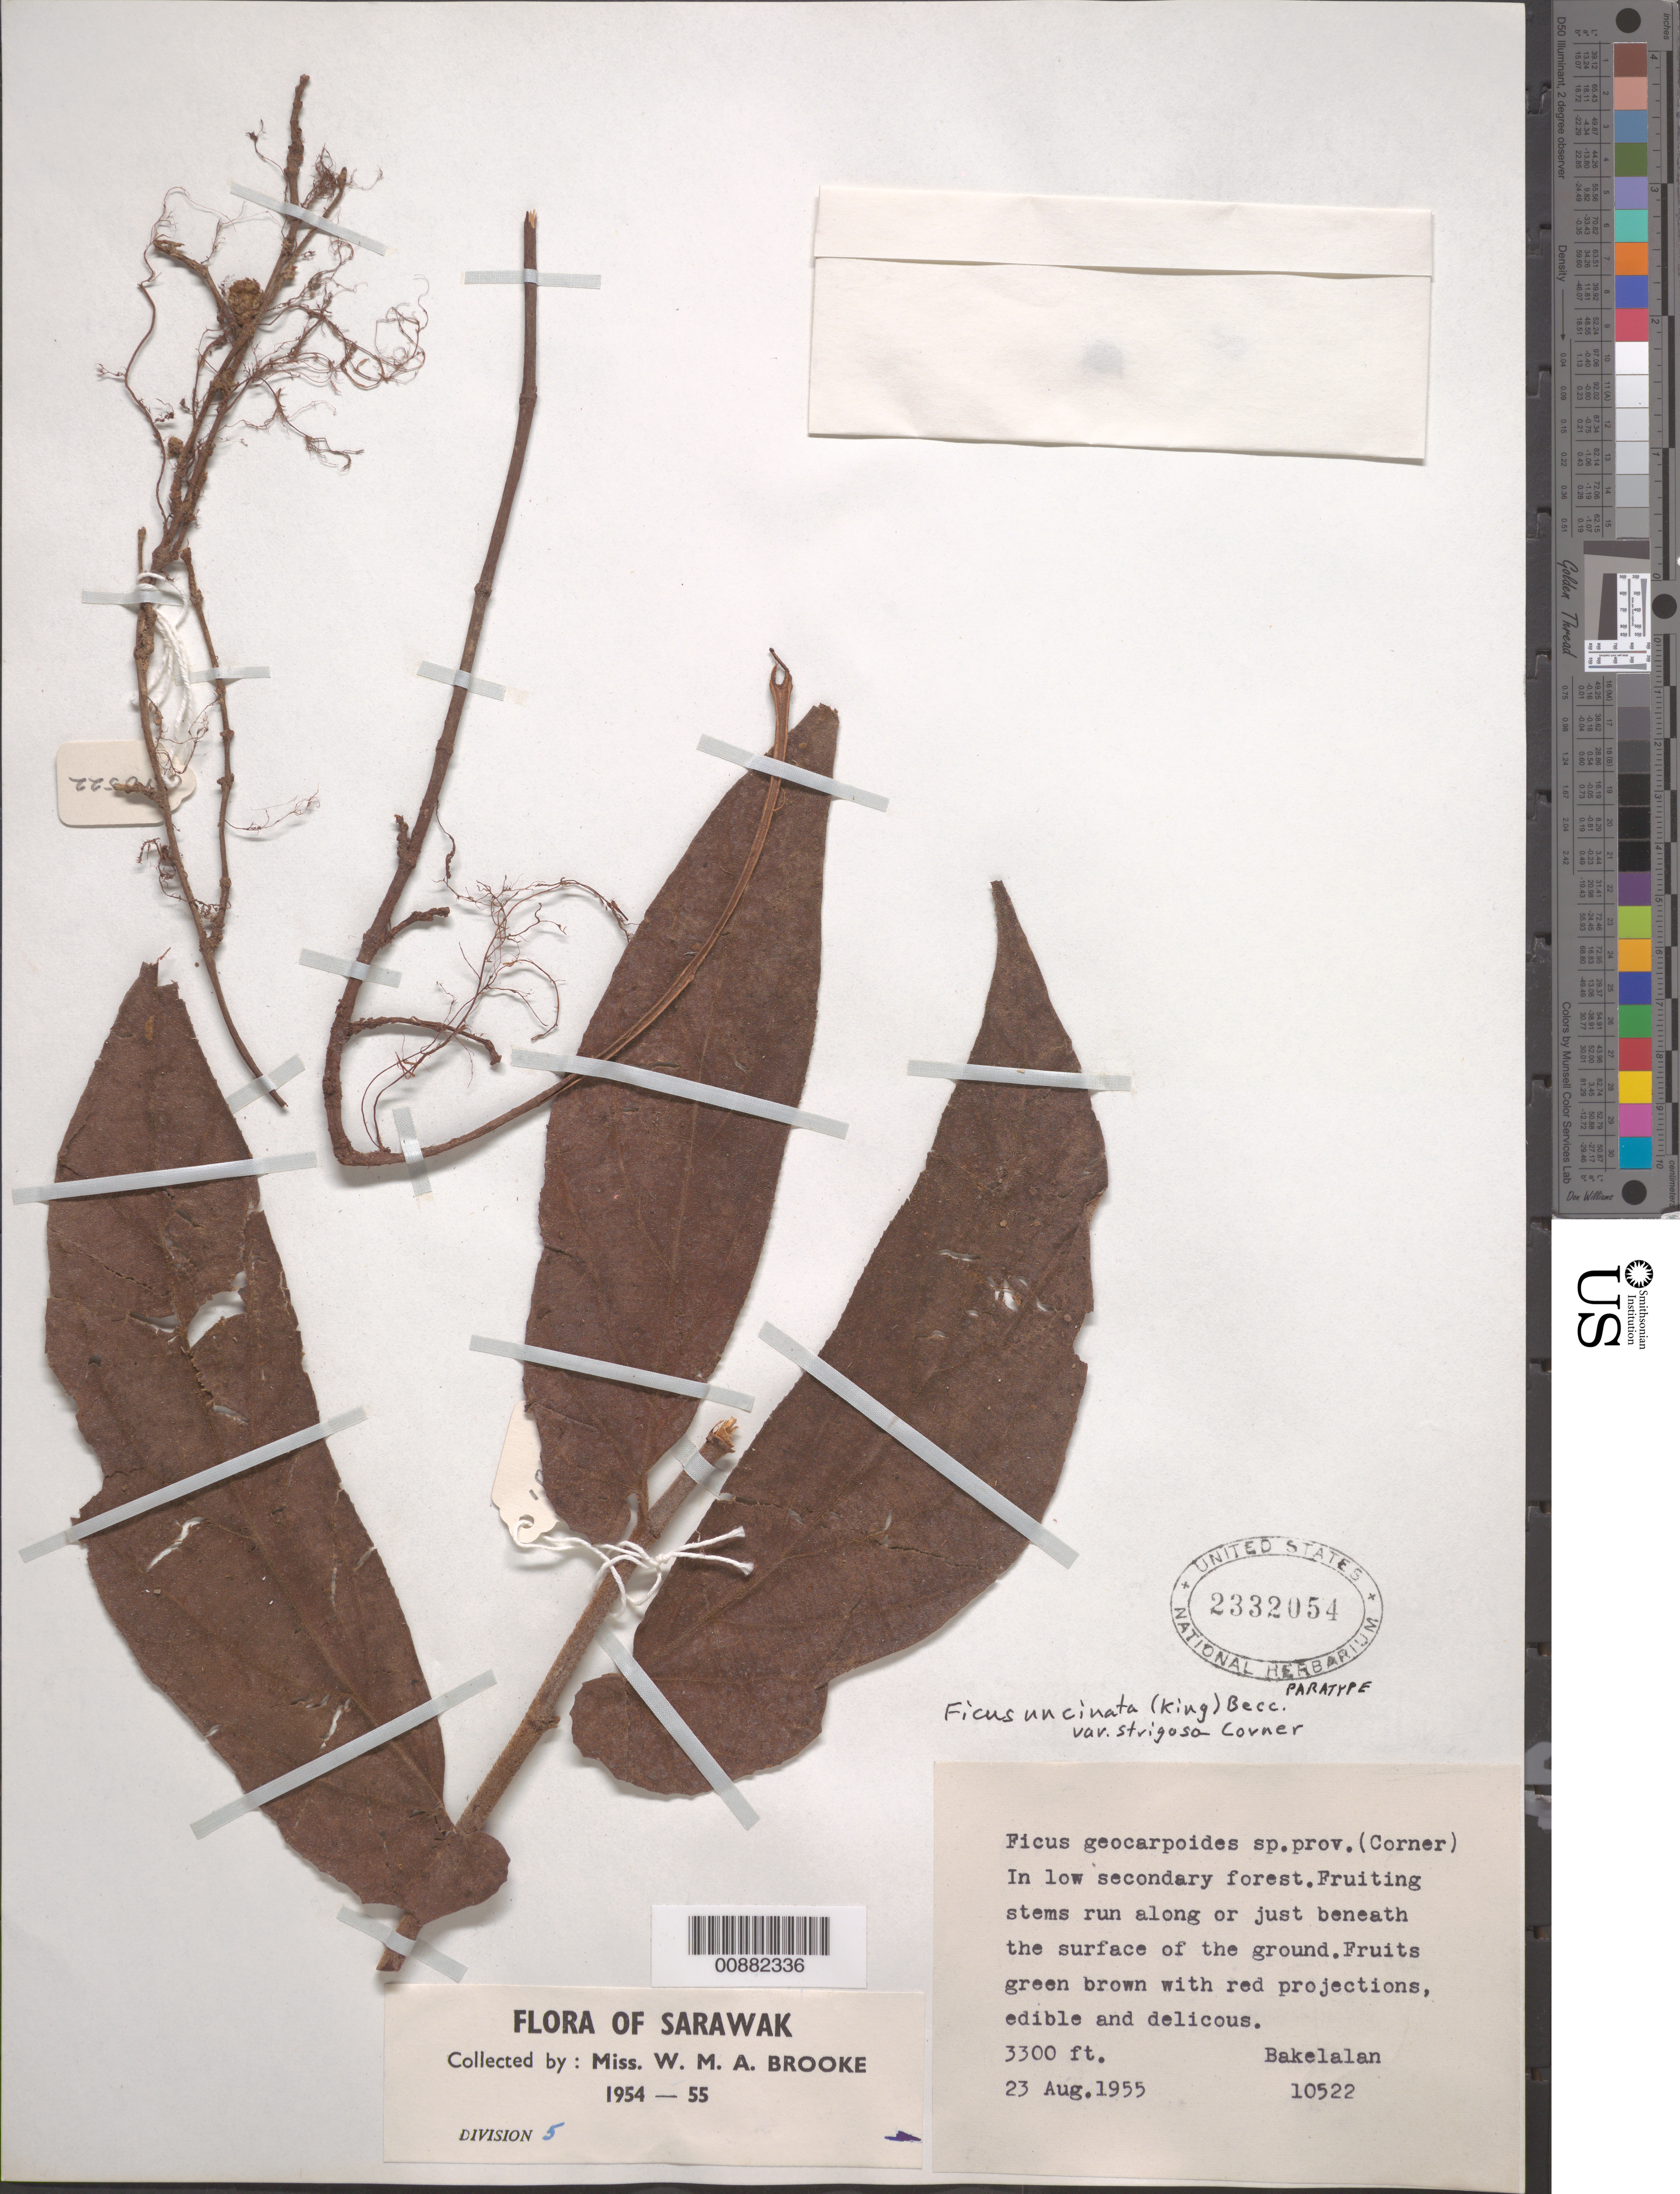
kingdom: Plantae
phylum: Tracheophyta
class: Magnoliopsida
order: Rosales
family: Moraceae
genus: Ficus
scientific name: Ficus uncinata var. strigosa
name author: (King) Becc.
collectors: W. Brooke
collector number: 10522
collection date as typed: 23 Aug 1955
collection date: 1955-08-23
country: Malaysia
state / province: Sarawak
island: Borneo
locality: Bakelalan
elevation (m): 1006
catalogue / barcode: US 2332054